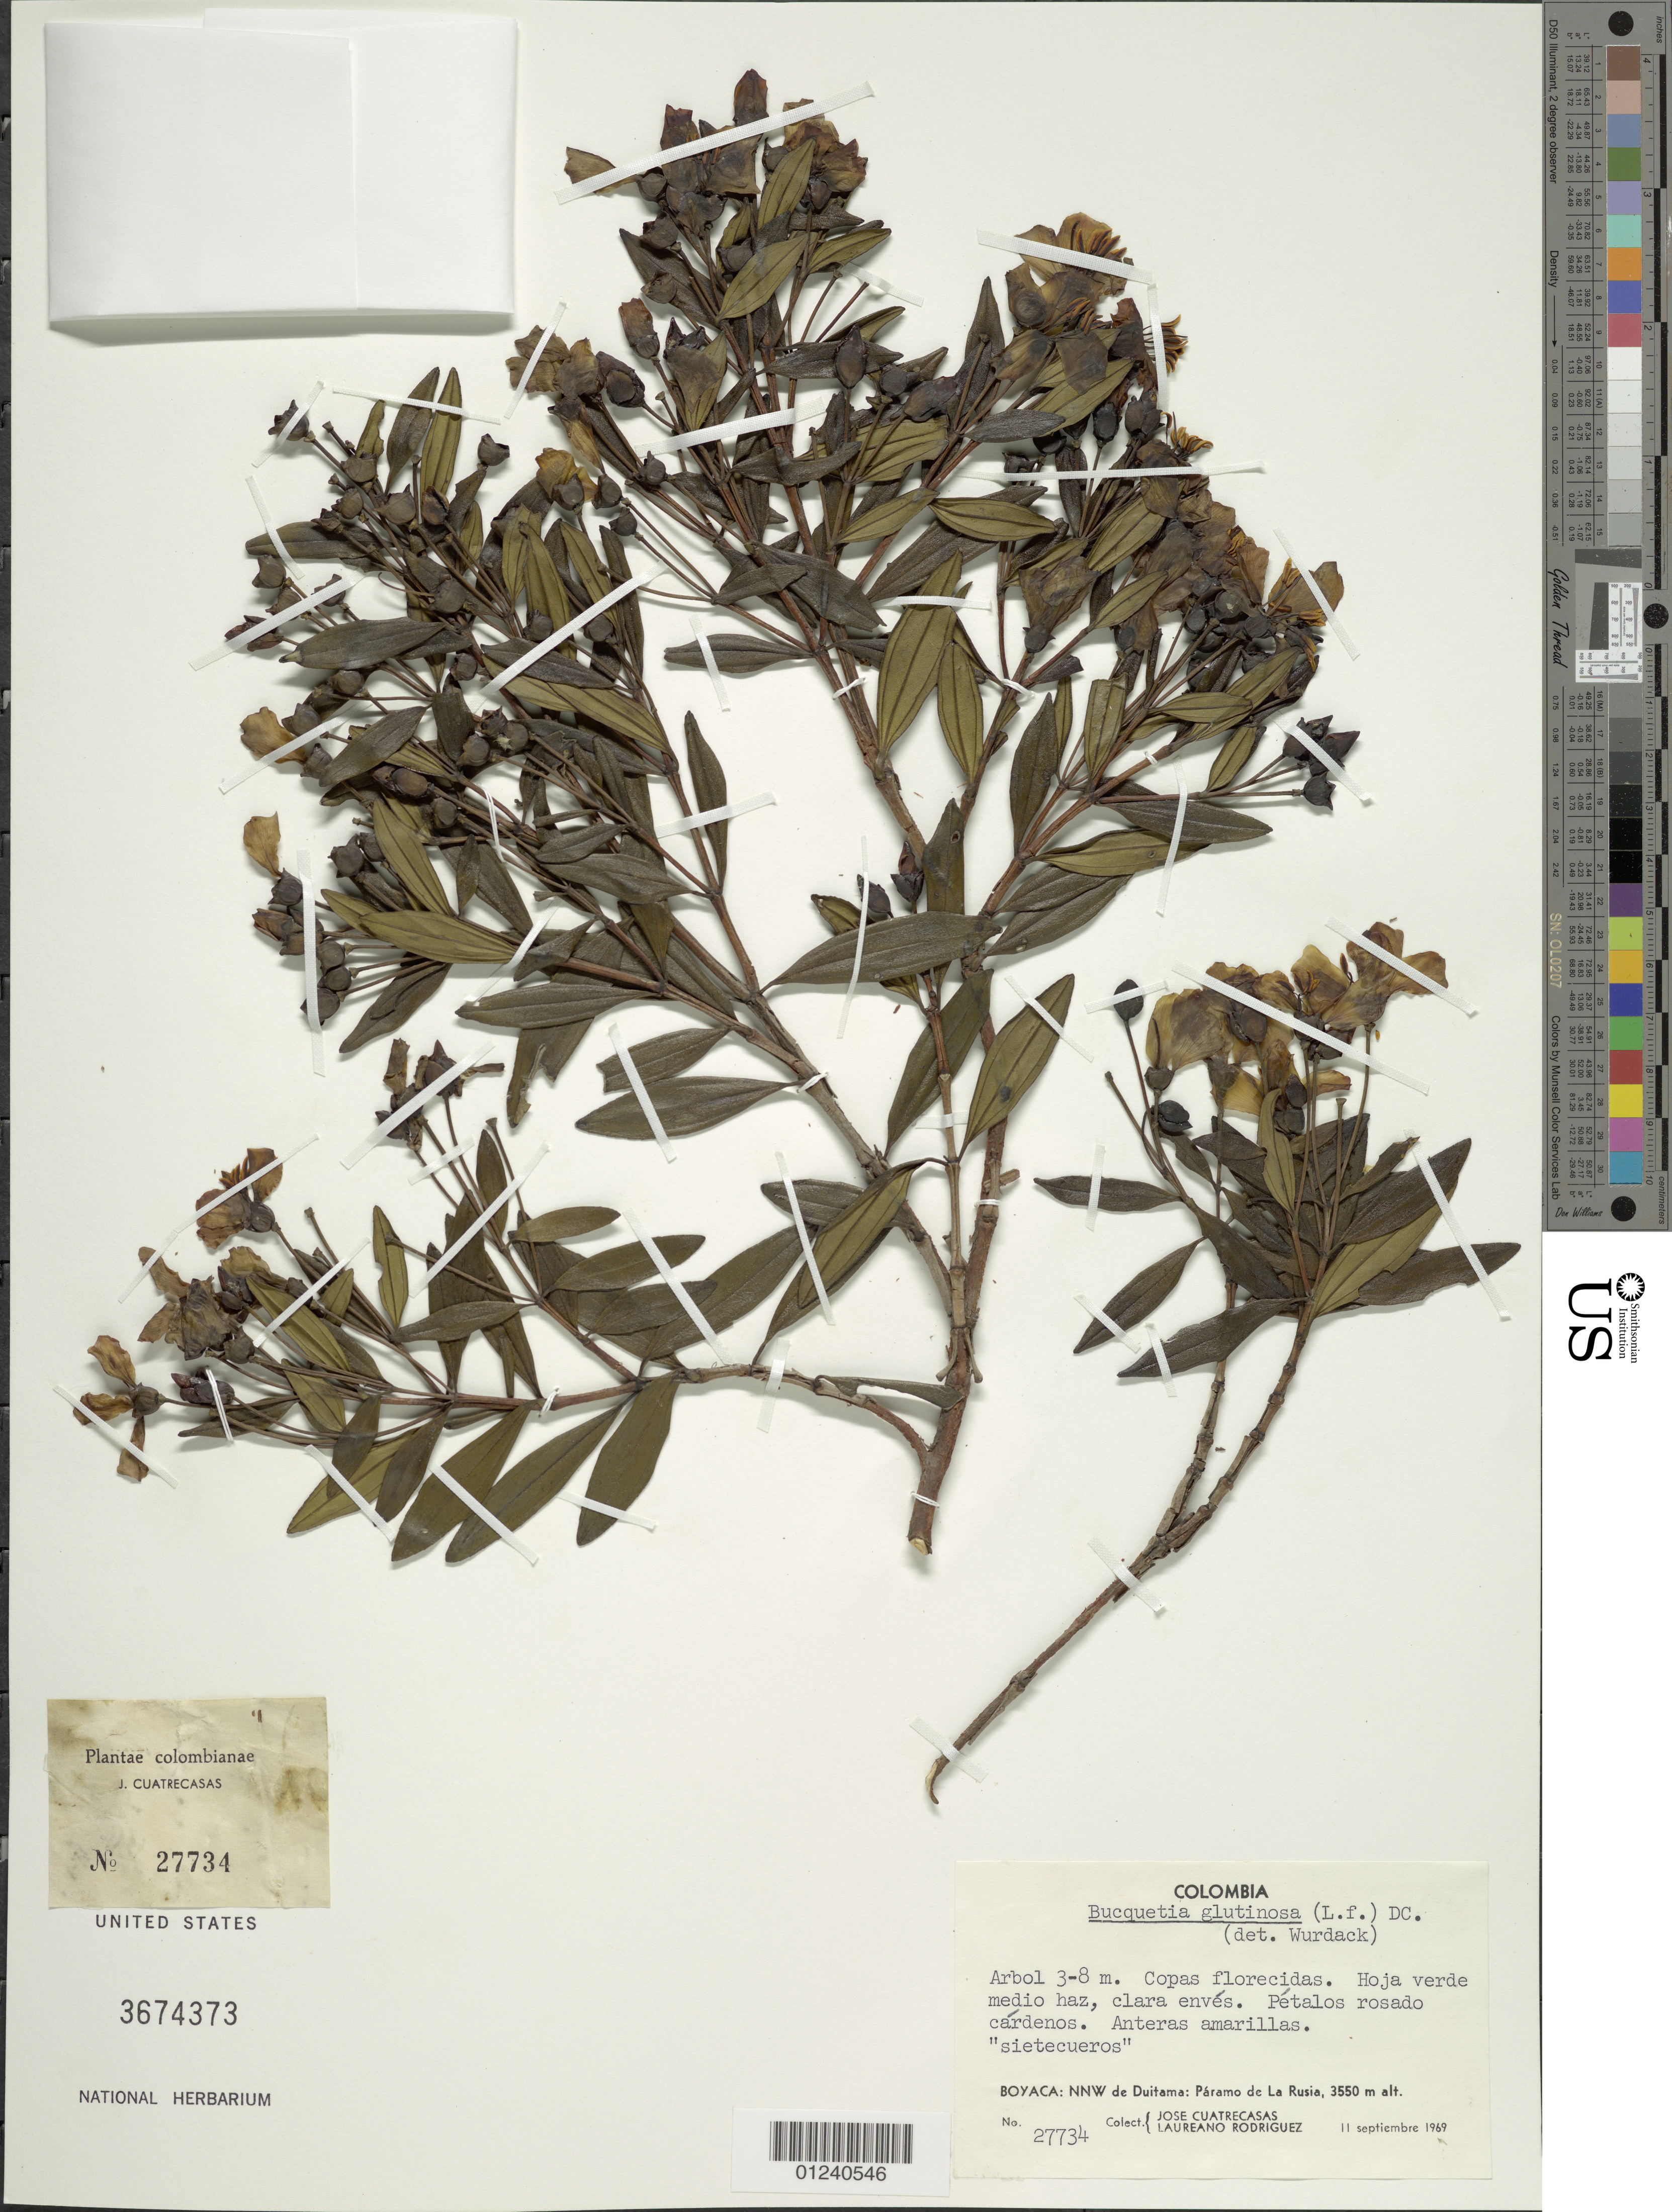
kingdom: Plantae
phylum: Tracheophyta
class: Magnoliopsida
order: Myrtales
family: Melastomataceae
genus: Bucquetia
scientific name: Bucquetia glutinosa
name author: DC.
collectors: J. Cuatrecasas & L. Rodriguez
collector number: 27734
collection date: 1969-09-11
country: Colombia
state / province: Boyacá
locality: NNW de Duitama: Páramo de La Rusia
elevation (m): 3550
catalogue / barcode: US 3674373